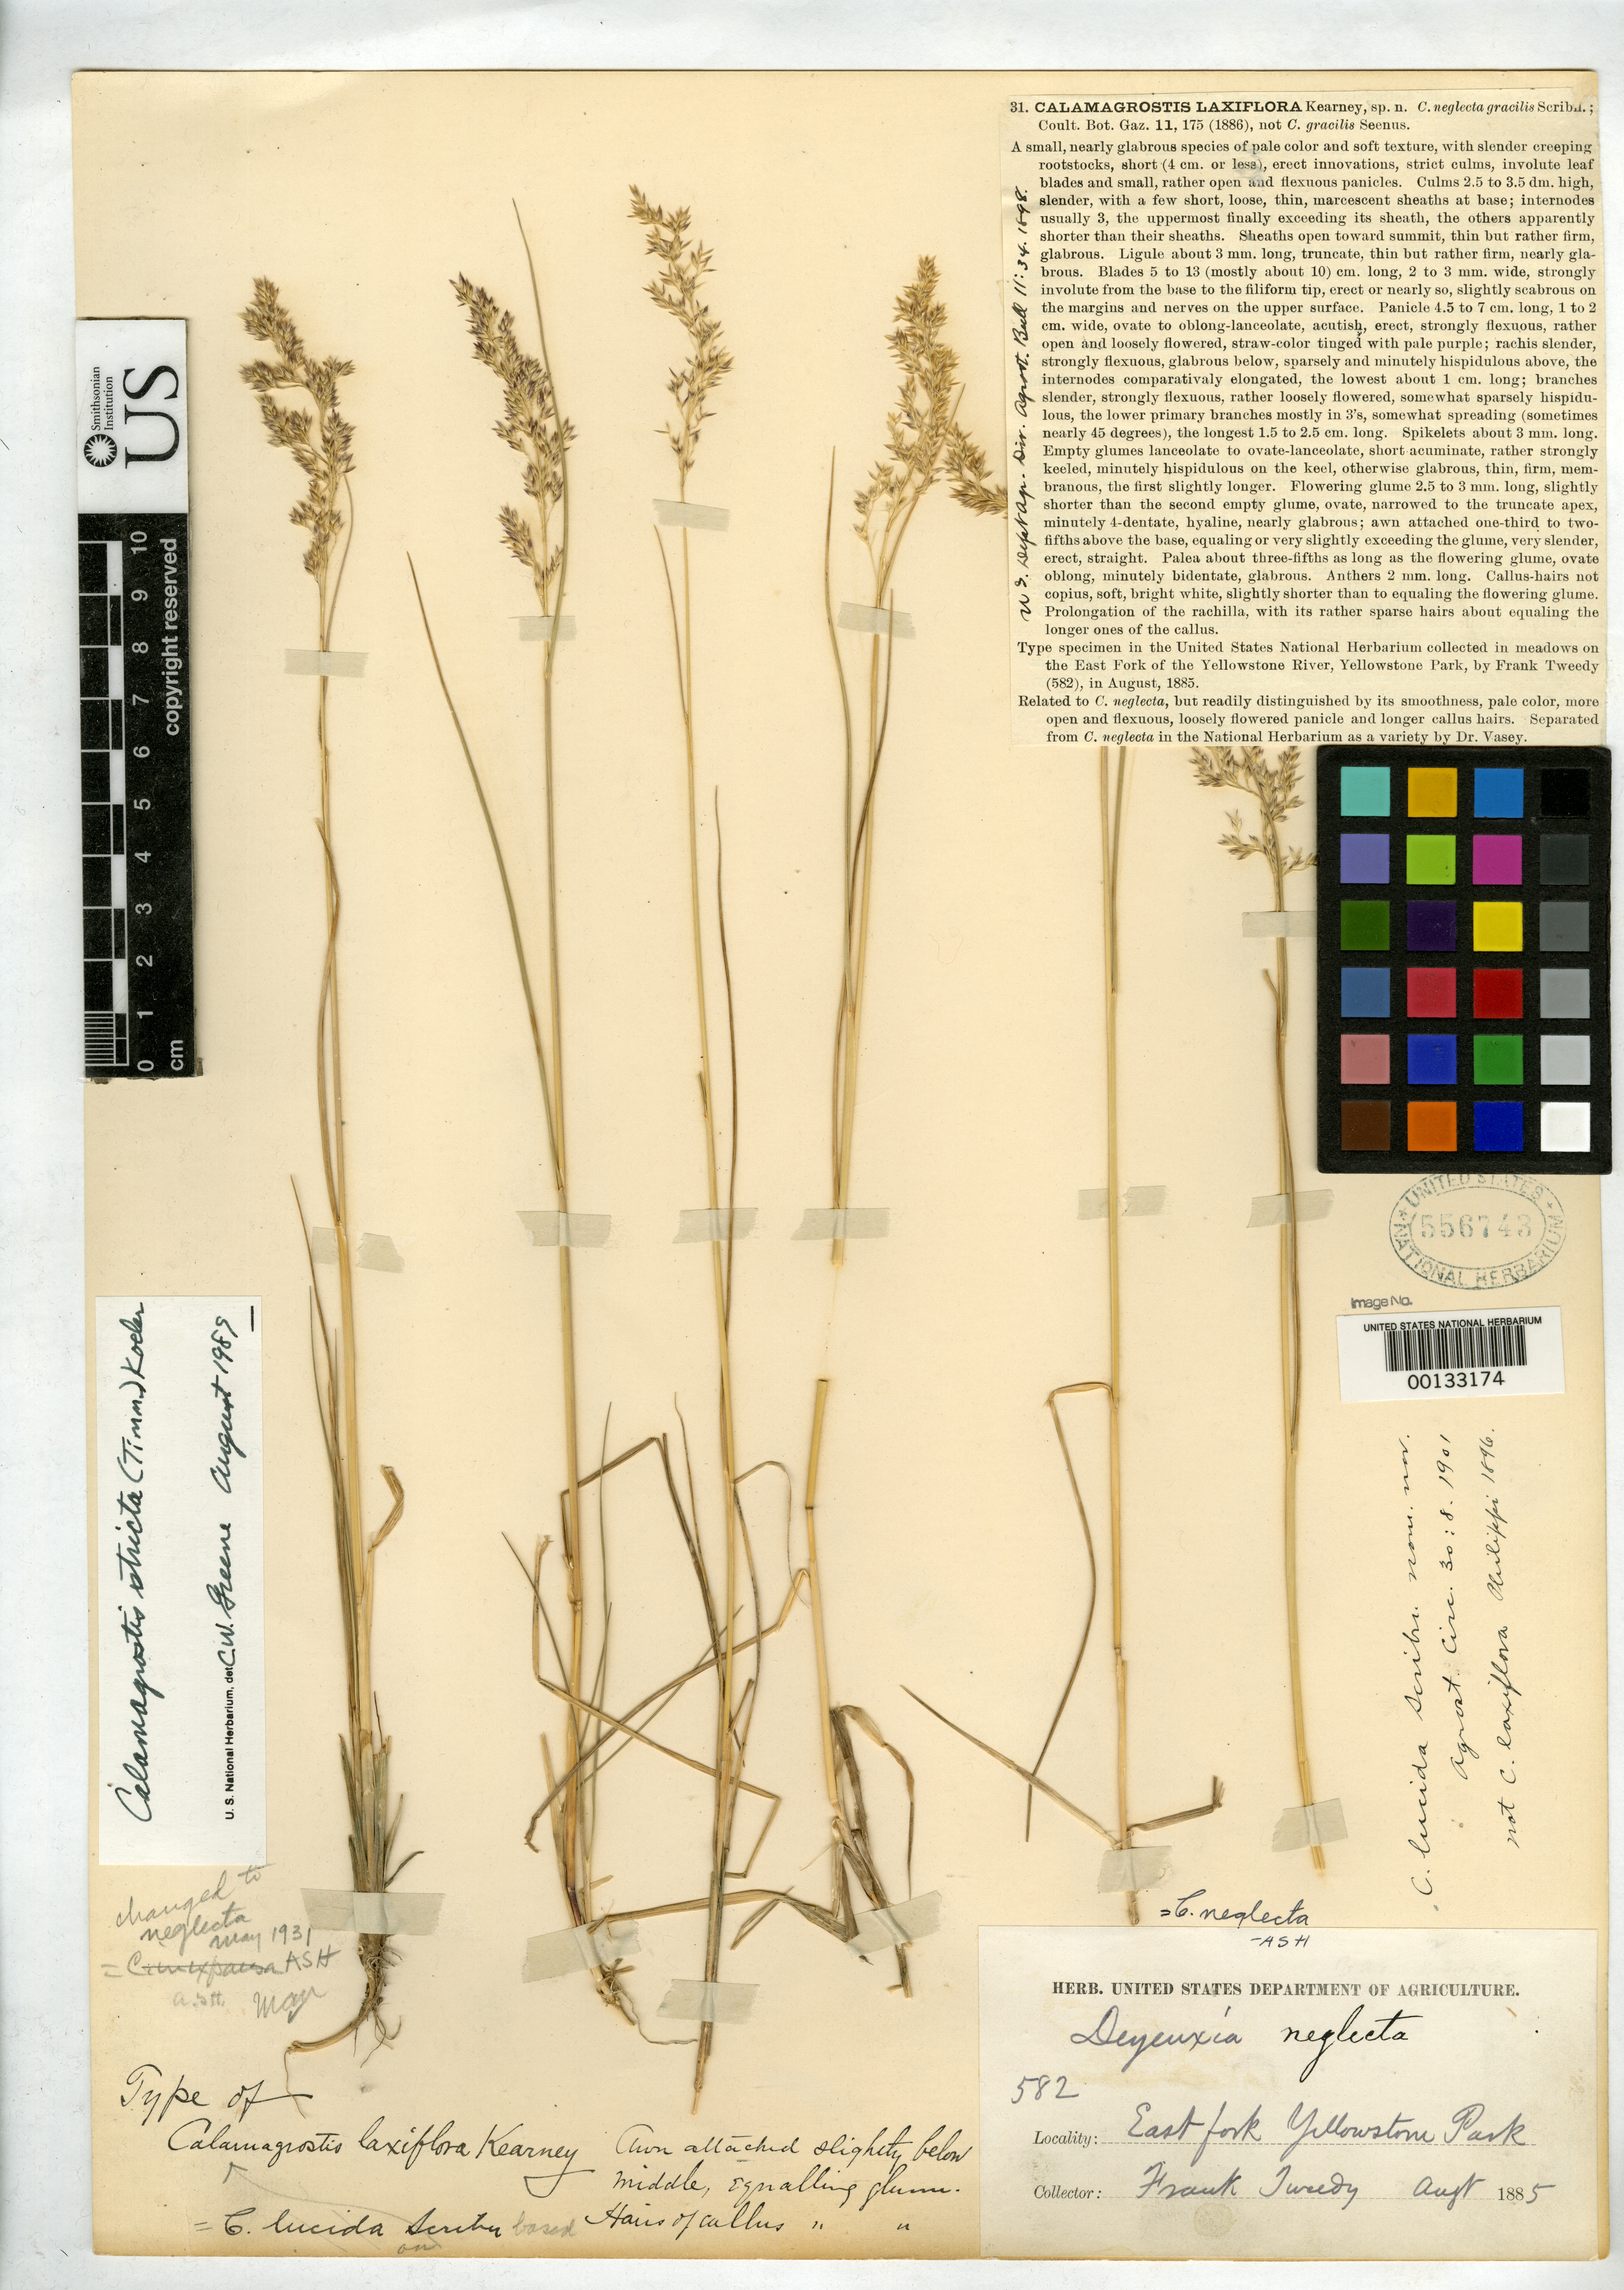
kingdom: Plantae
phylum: Tracheophyta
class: Liliopsida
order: Poales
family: Poaceae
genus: Calamagrostis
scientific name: Calamagrostis laxiflora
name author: Kearney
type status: Holotype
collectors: F. Tweedy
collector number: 582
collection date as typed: Aug 1885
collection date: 1885-08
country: United States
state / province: Wyoming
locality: East fork of Yellowstone Park.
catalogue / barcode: US 556743